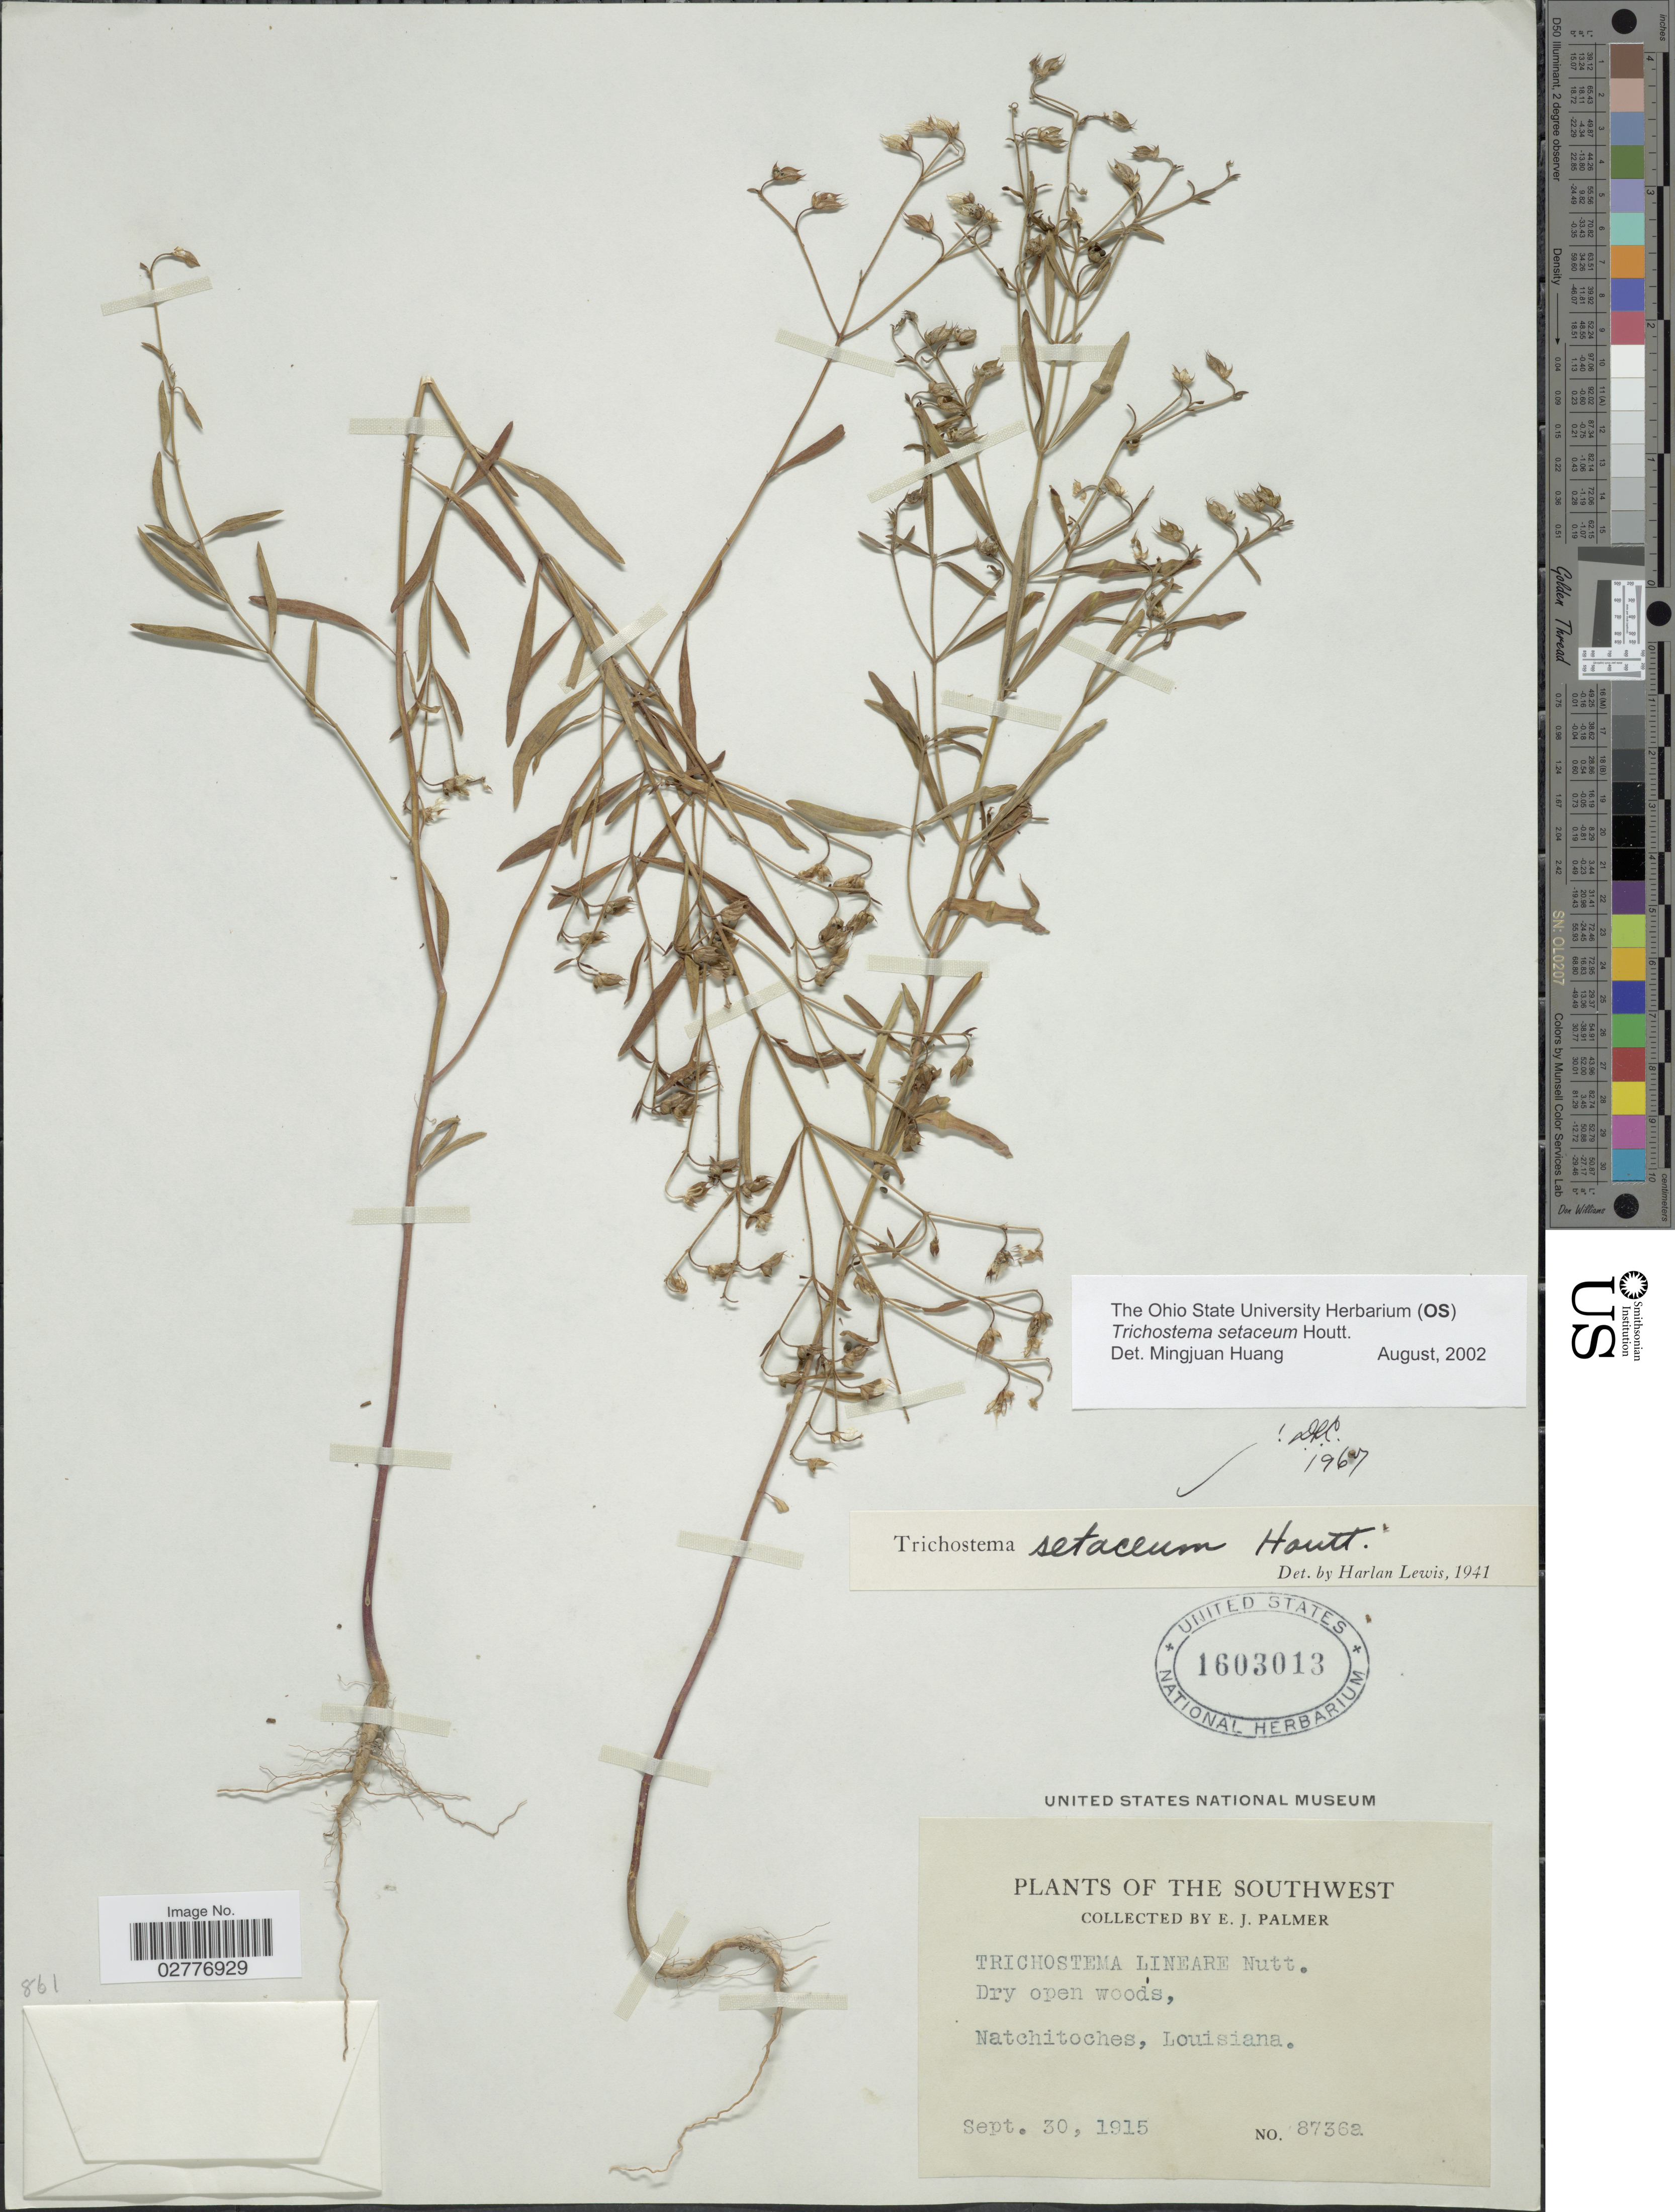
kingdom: Plantae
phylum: Tracheophyta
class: Magnoliopsida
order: Lamiales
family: Lamiaceae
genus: Trichostema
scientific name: Trichostema setaceum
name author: Houtt.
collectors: E. J. Palmer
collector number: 8736a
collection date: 1915-09-30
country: United States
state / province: Louisiana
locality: The Southwest. Natchitoches.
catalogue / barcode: US 1603013